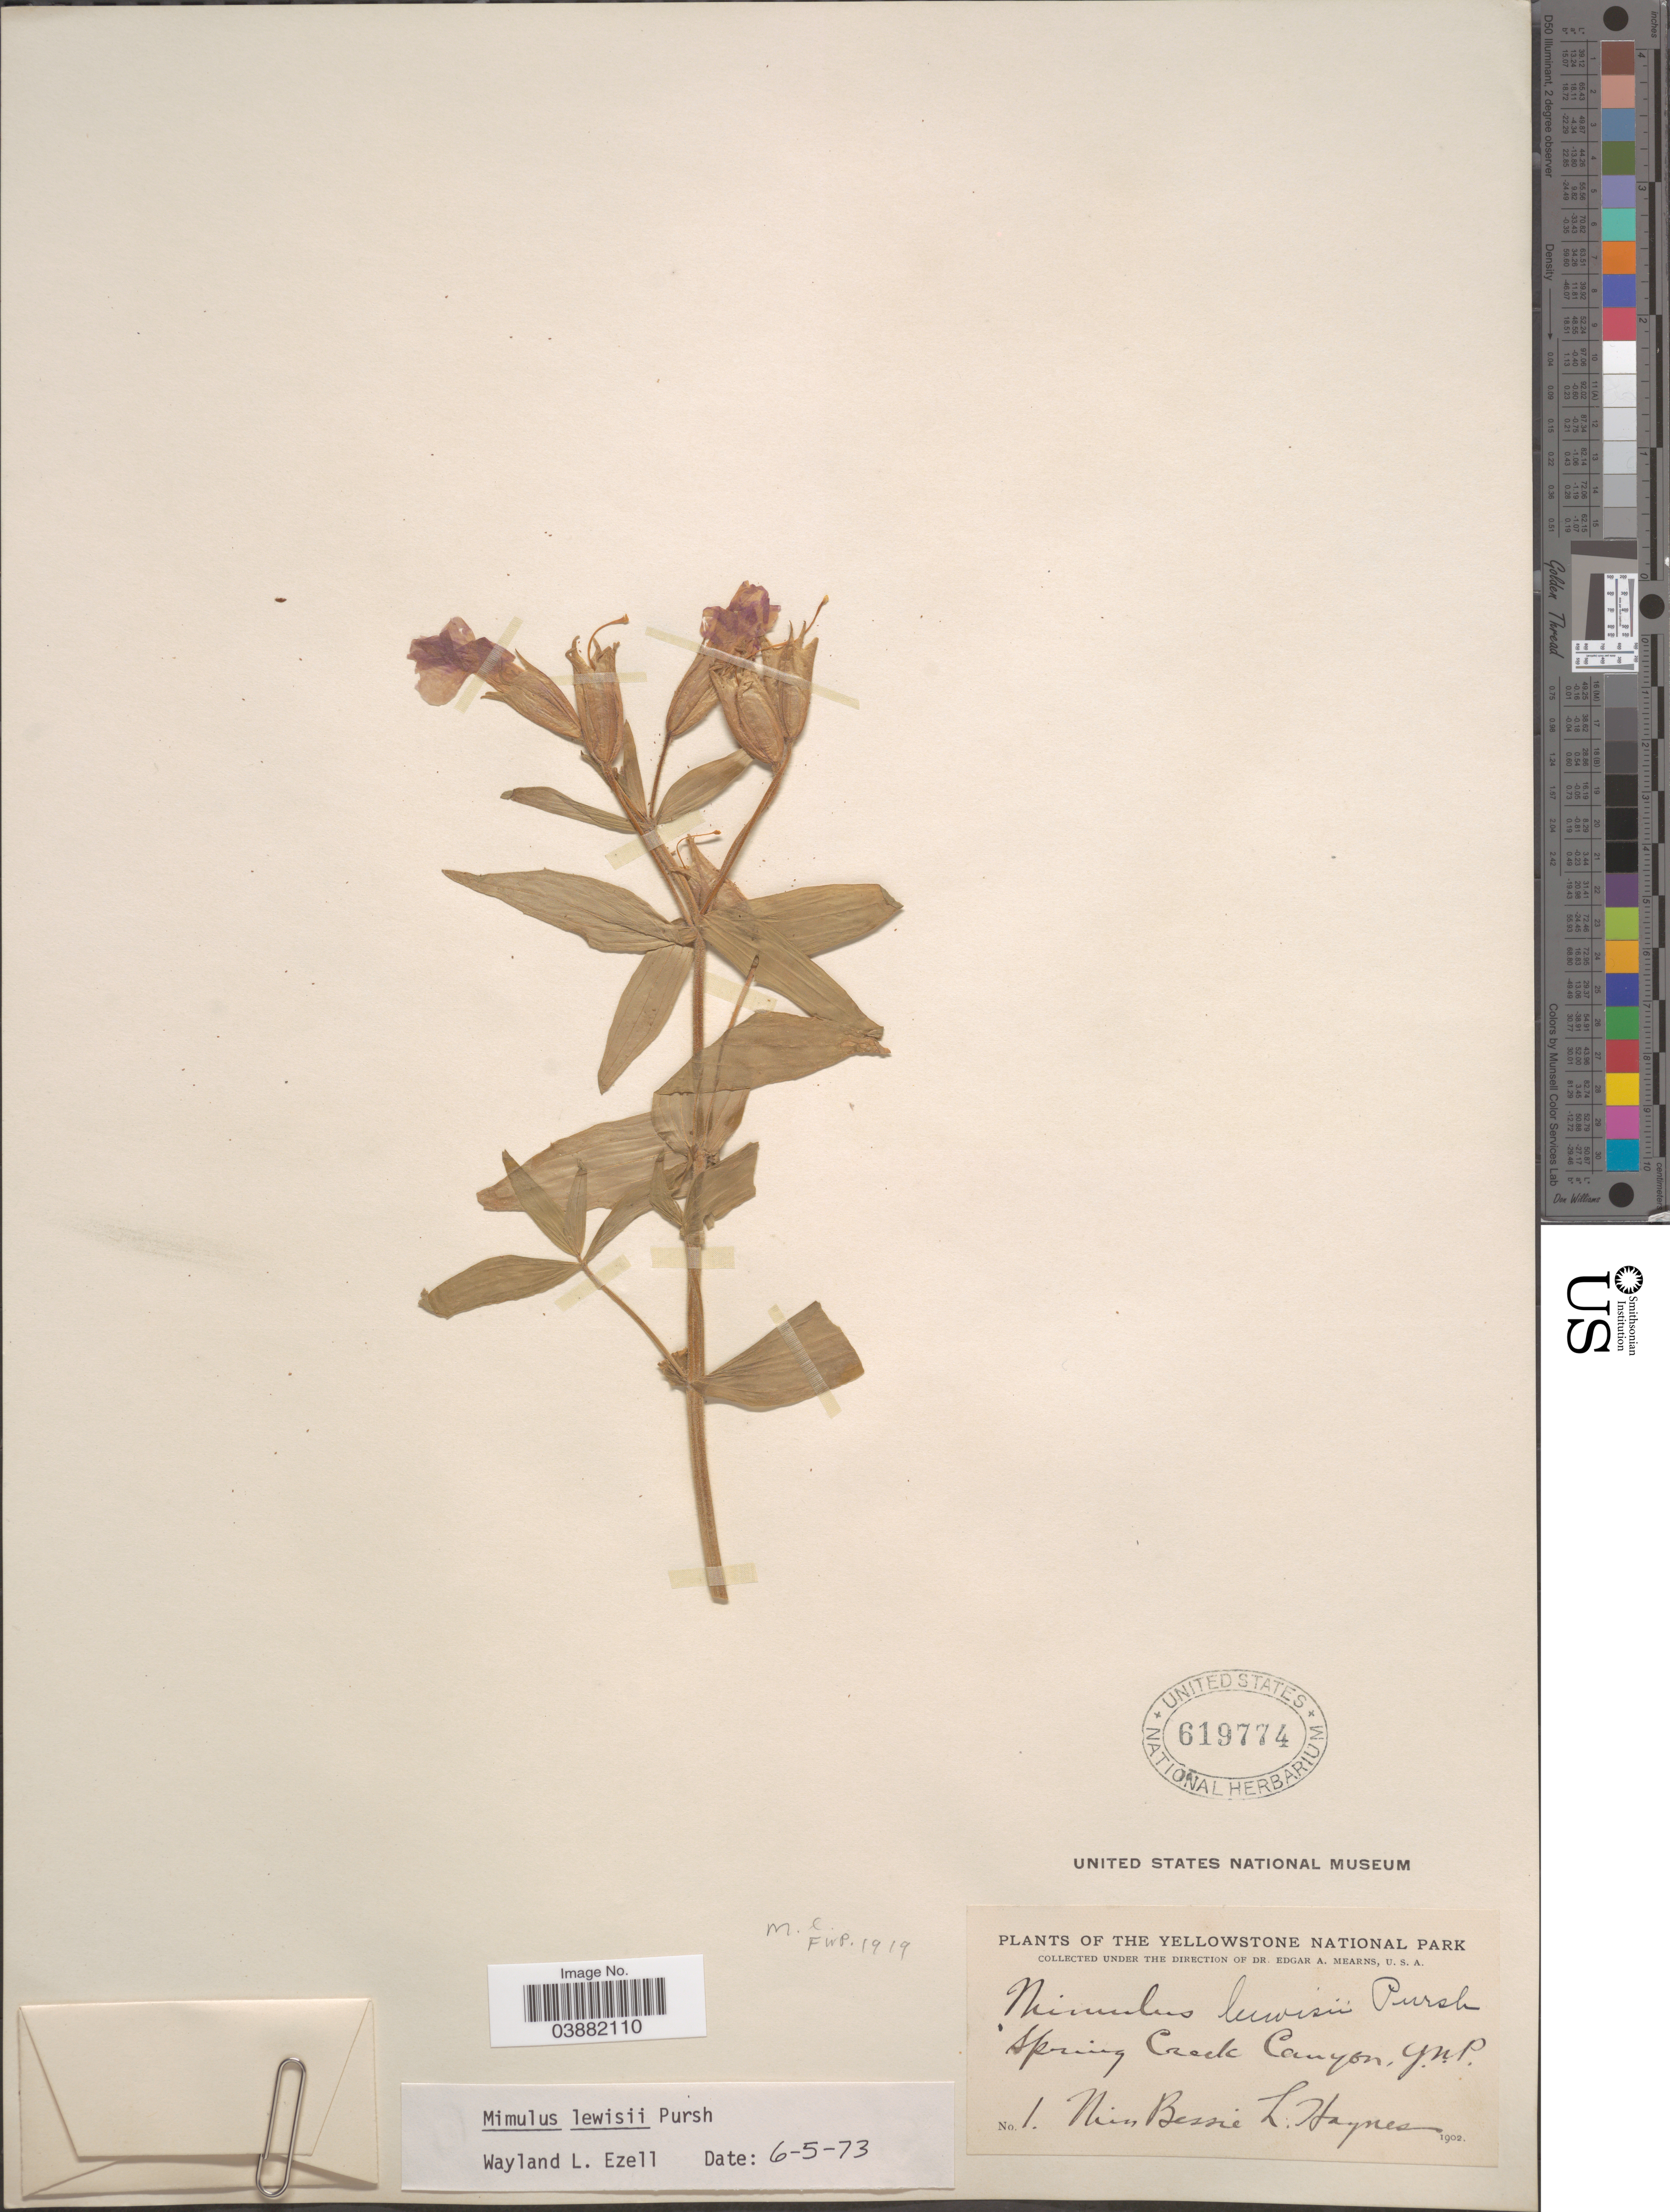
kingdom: Plantae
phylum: Tracheophyta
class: Magnoliopsida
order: Lamiales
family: Phrymaceae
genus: Mimulus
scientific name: Mimulus lewisii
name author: Pursh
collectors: B. Haynes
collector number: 1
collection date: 1902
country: United States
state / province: Wyoming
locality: The Yellowstone National Park. Spring Creek Canyon, Y.N.P.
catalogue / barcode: US 619774